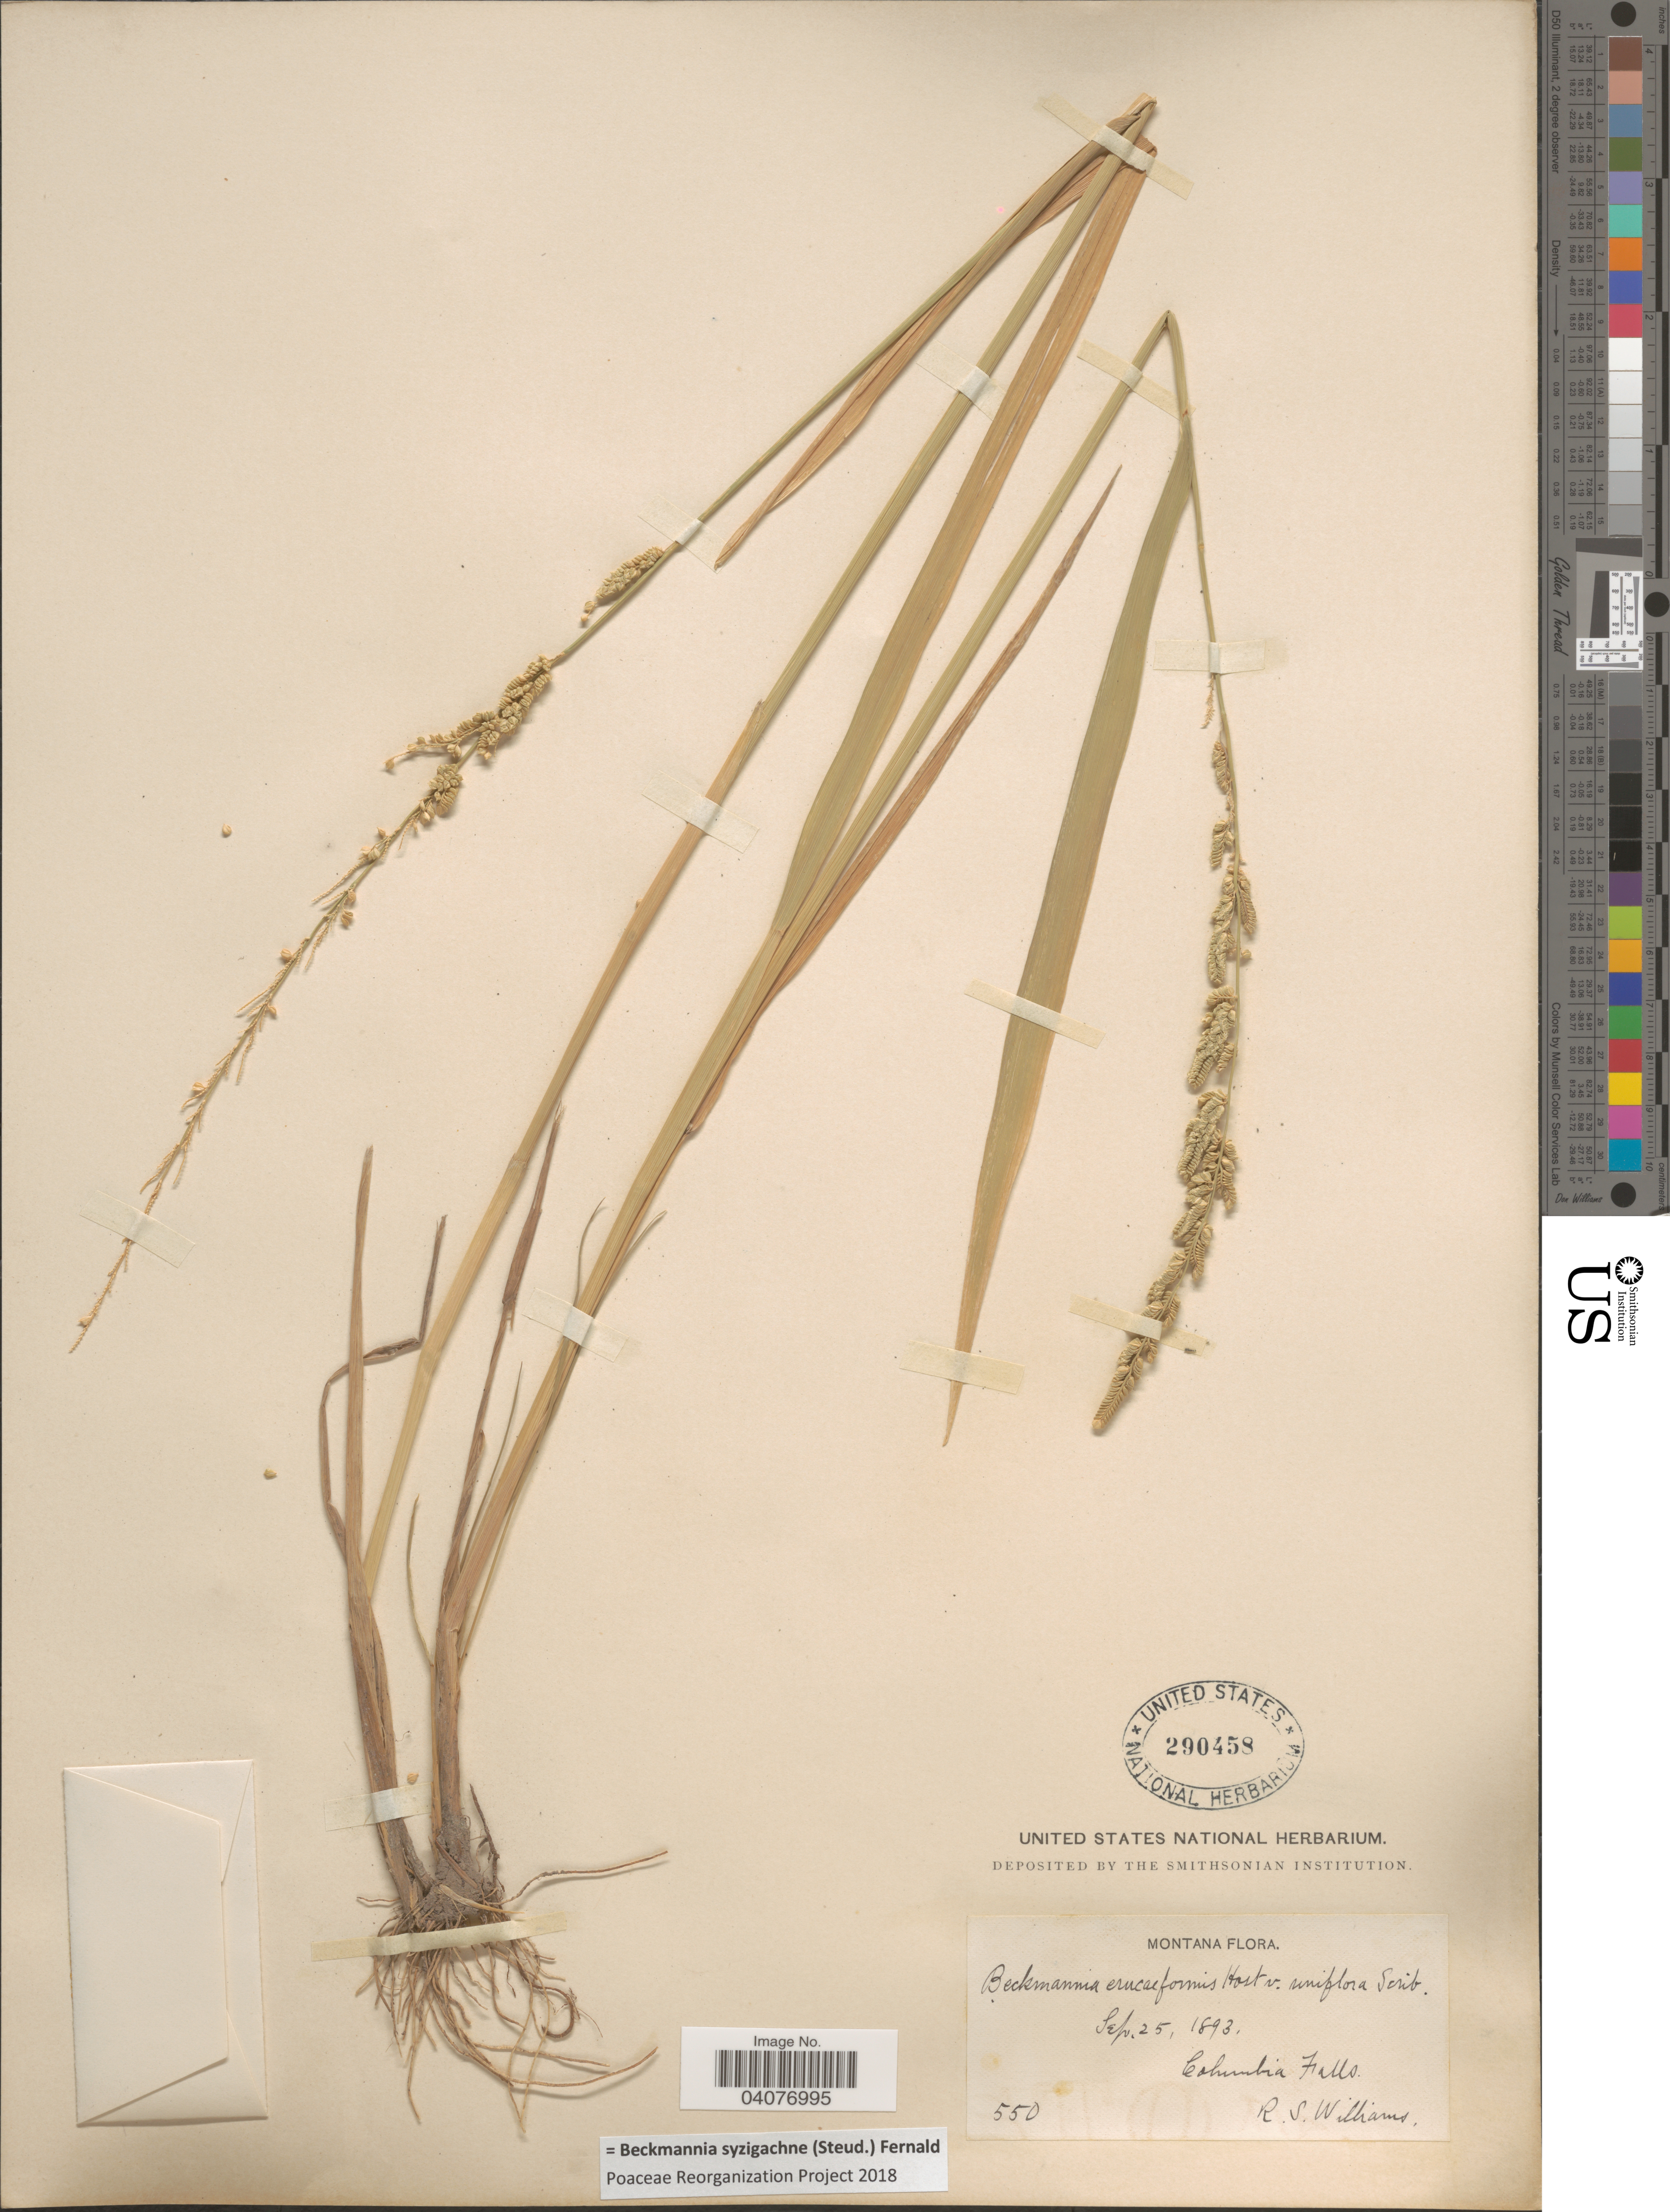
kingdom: Plantae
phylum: Tracheophyta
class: Liliopsida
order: Poales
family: Poaceae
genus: Beckmannia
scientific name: Beckmannia syzigachne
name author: (Steud.) Fernald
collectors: R. S. Williams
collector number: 550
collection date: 1893-09-25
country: United States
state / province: Montana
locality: Columbia Falls.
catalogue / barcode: US 290458